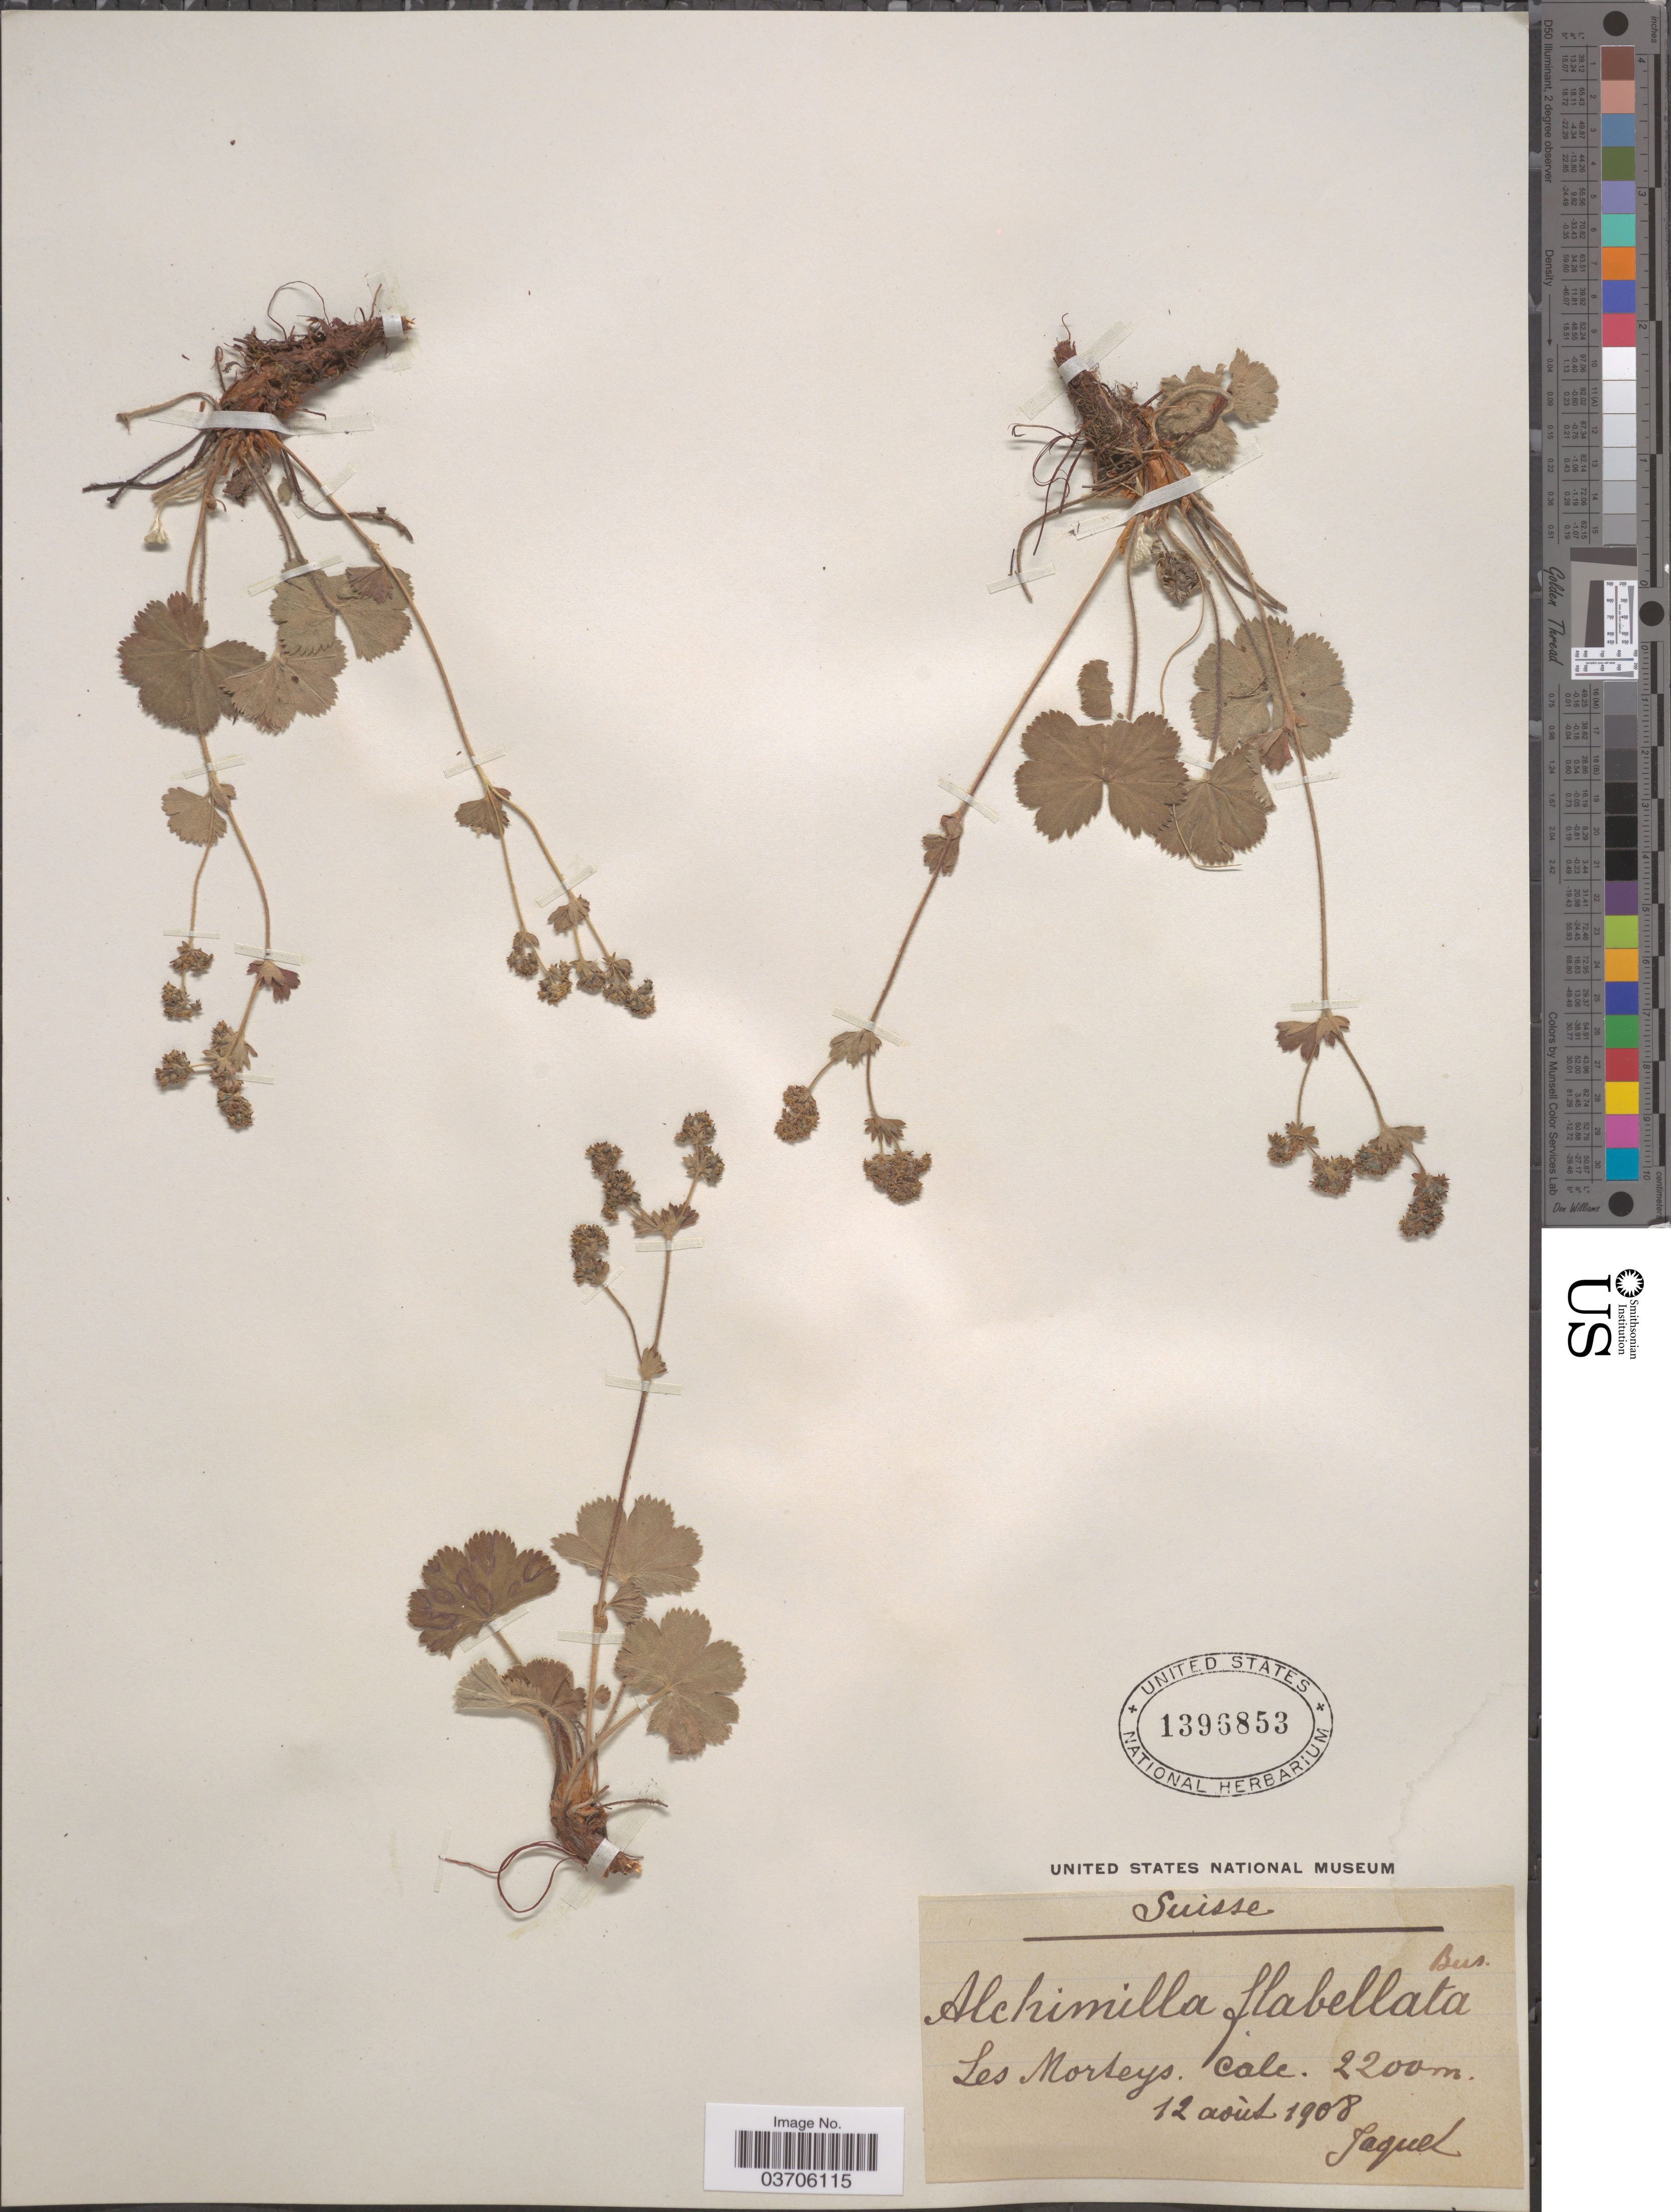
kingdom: Plantae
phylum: Tracheophyta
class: Magnoliopsida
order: Rosales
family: Rosaceae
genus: Alchemilla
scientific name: Alchemilla flabellata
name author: Buser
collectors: -. Jaquet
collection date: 1908-08-12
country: Switzerland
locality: Suisse. Les Morteys. calc.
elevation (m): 2200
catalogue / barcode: US 1396853